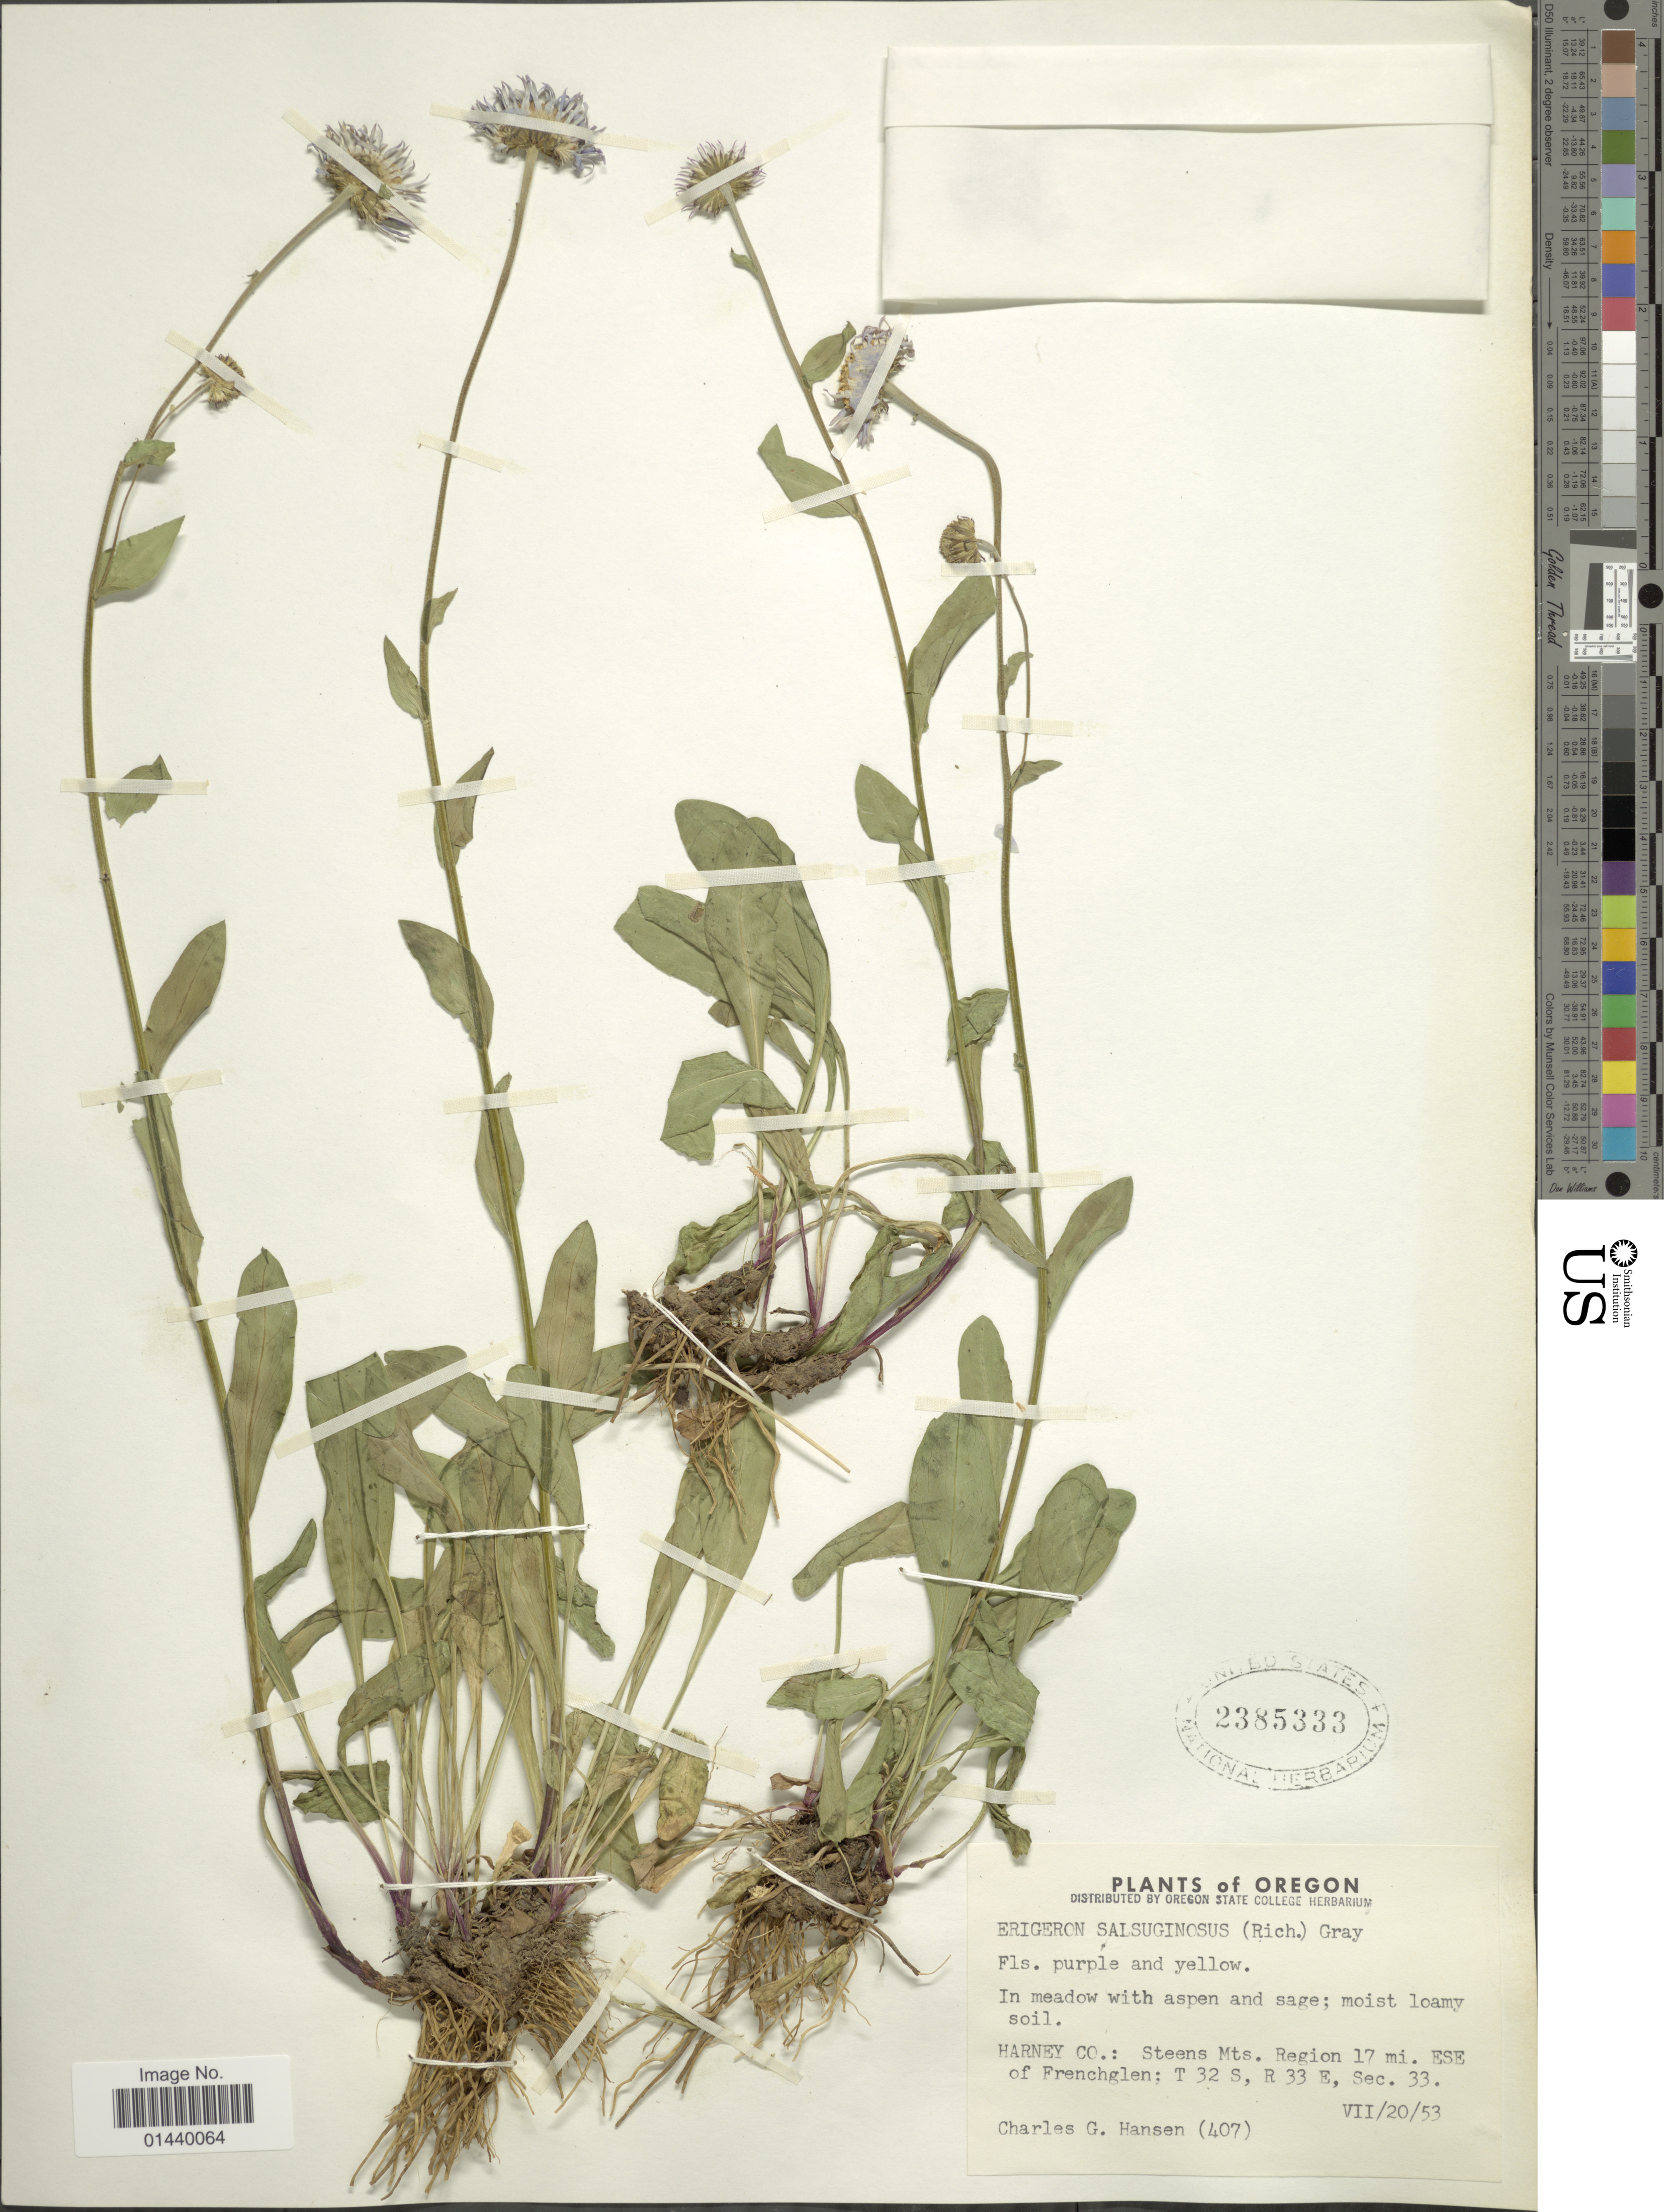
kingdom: Plantae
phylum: Tracheophyta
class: Magnoliopsida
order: Asterales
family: Asteraceae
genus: Erigeron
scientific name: Erigeron salsuginosus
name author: (Richardson ex R. Br.) A. Gray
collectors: C. Hansen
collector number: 407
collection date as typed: Transcribed d/m/y: 20/7/53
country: United States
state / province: Oregon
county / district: Harney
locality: Harney Co.: Steens Mts. Region 17 mi. ESE of Frenchglen; T 32 S, R 33 E, Sec. 33.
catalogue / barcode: US 2385333